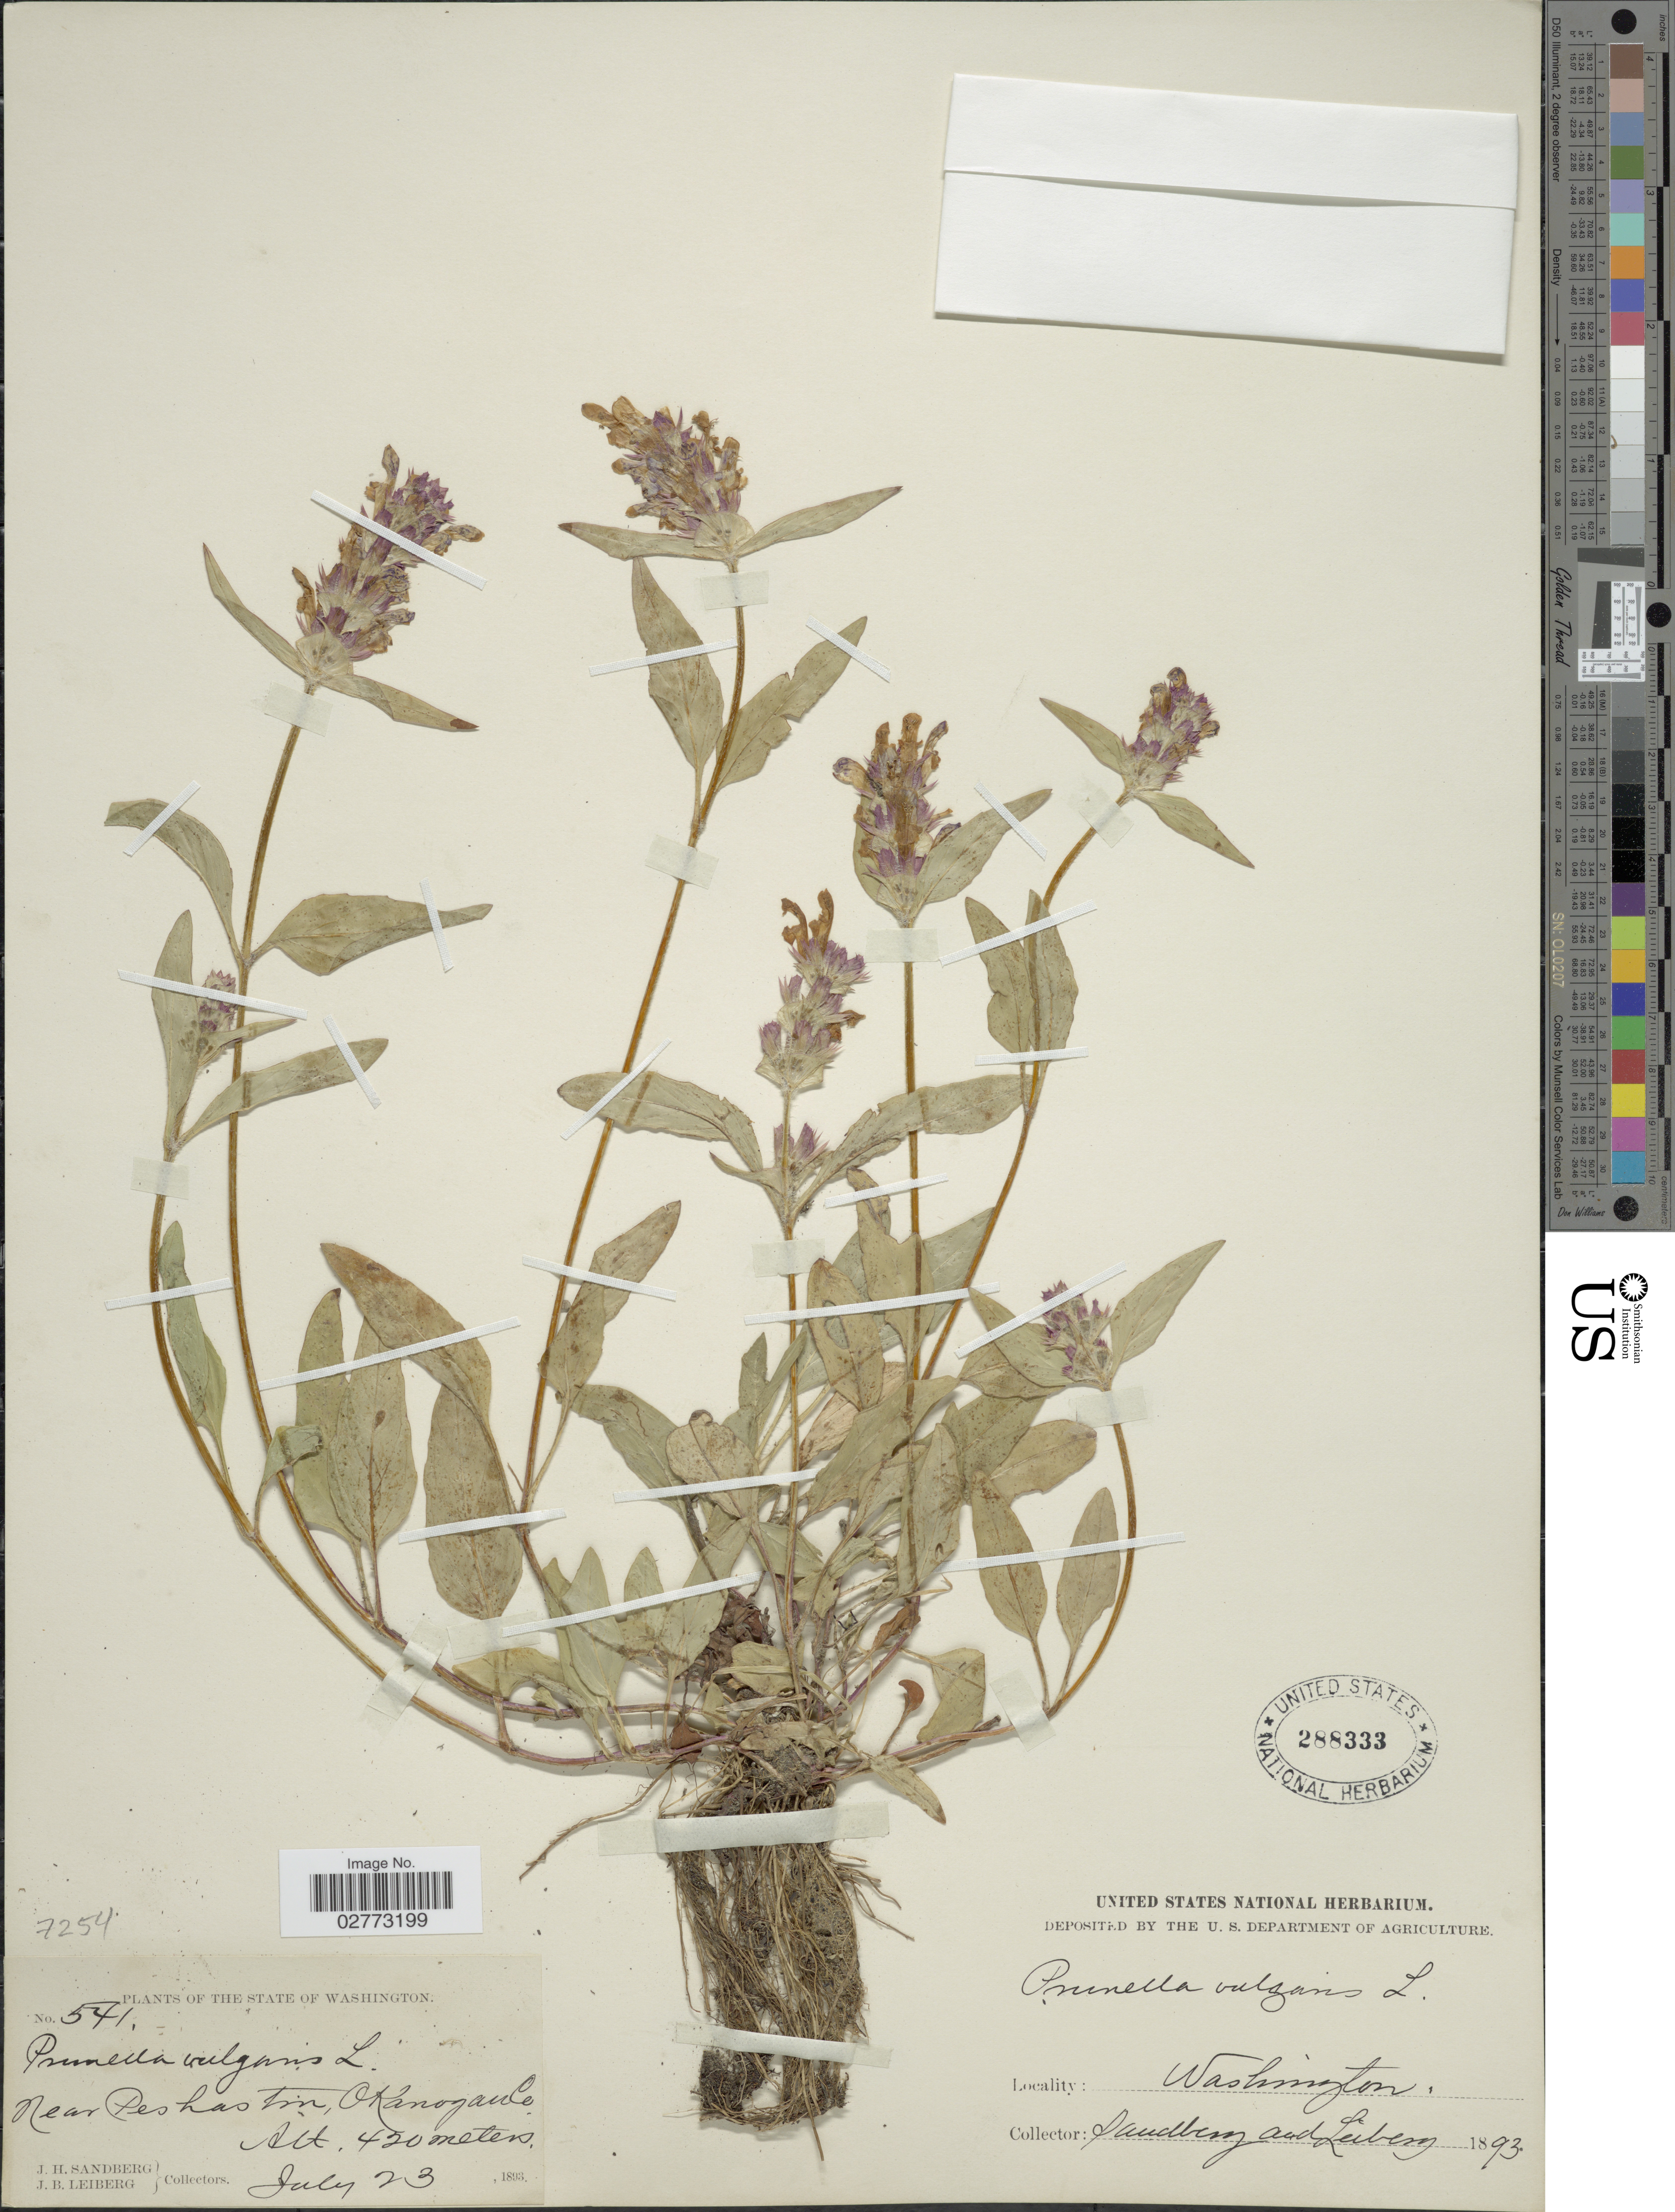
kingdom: Plantae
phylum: Tracheophyta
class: Magnoliopsida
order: Lamiales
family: Lamiaceae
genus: Prunella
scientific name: Prunella vulgaris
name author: L.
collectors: J. H. Sandberg & J. B. Leiberg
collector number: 541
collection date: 1893-07-23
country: United States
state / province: Washington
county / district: Okanogan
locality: Near Peshastin, Okanogan Co..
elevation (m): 420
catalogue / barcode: US 288333